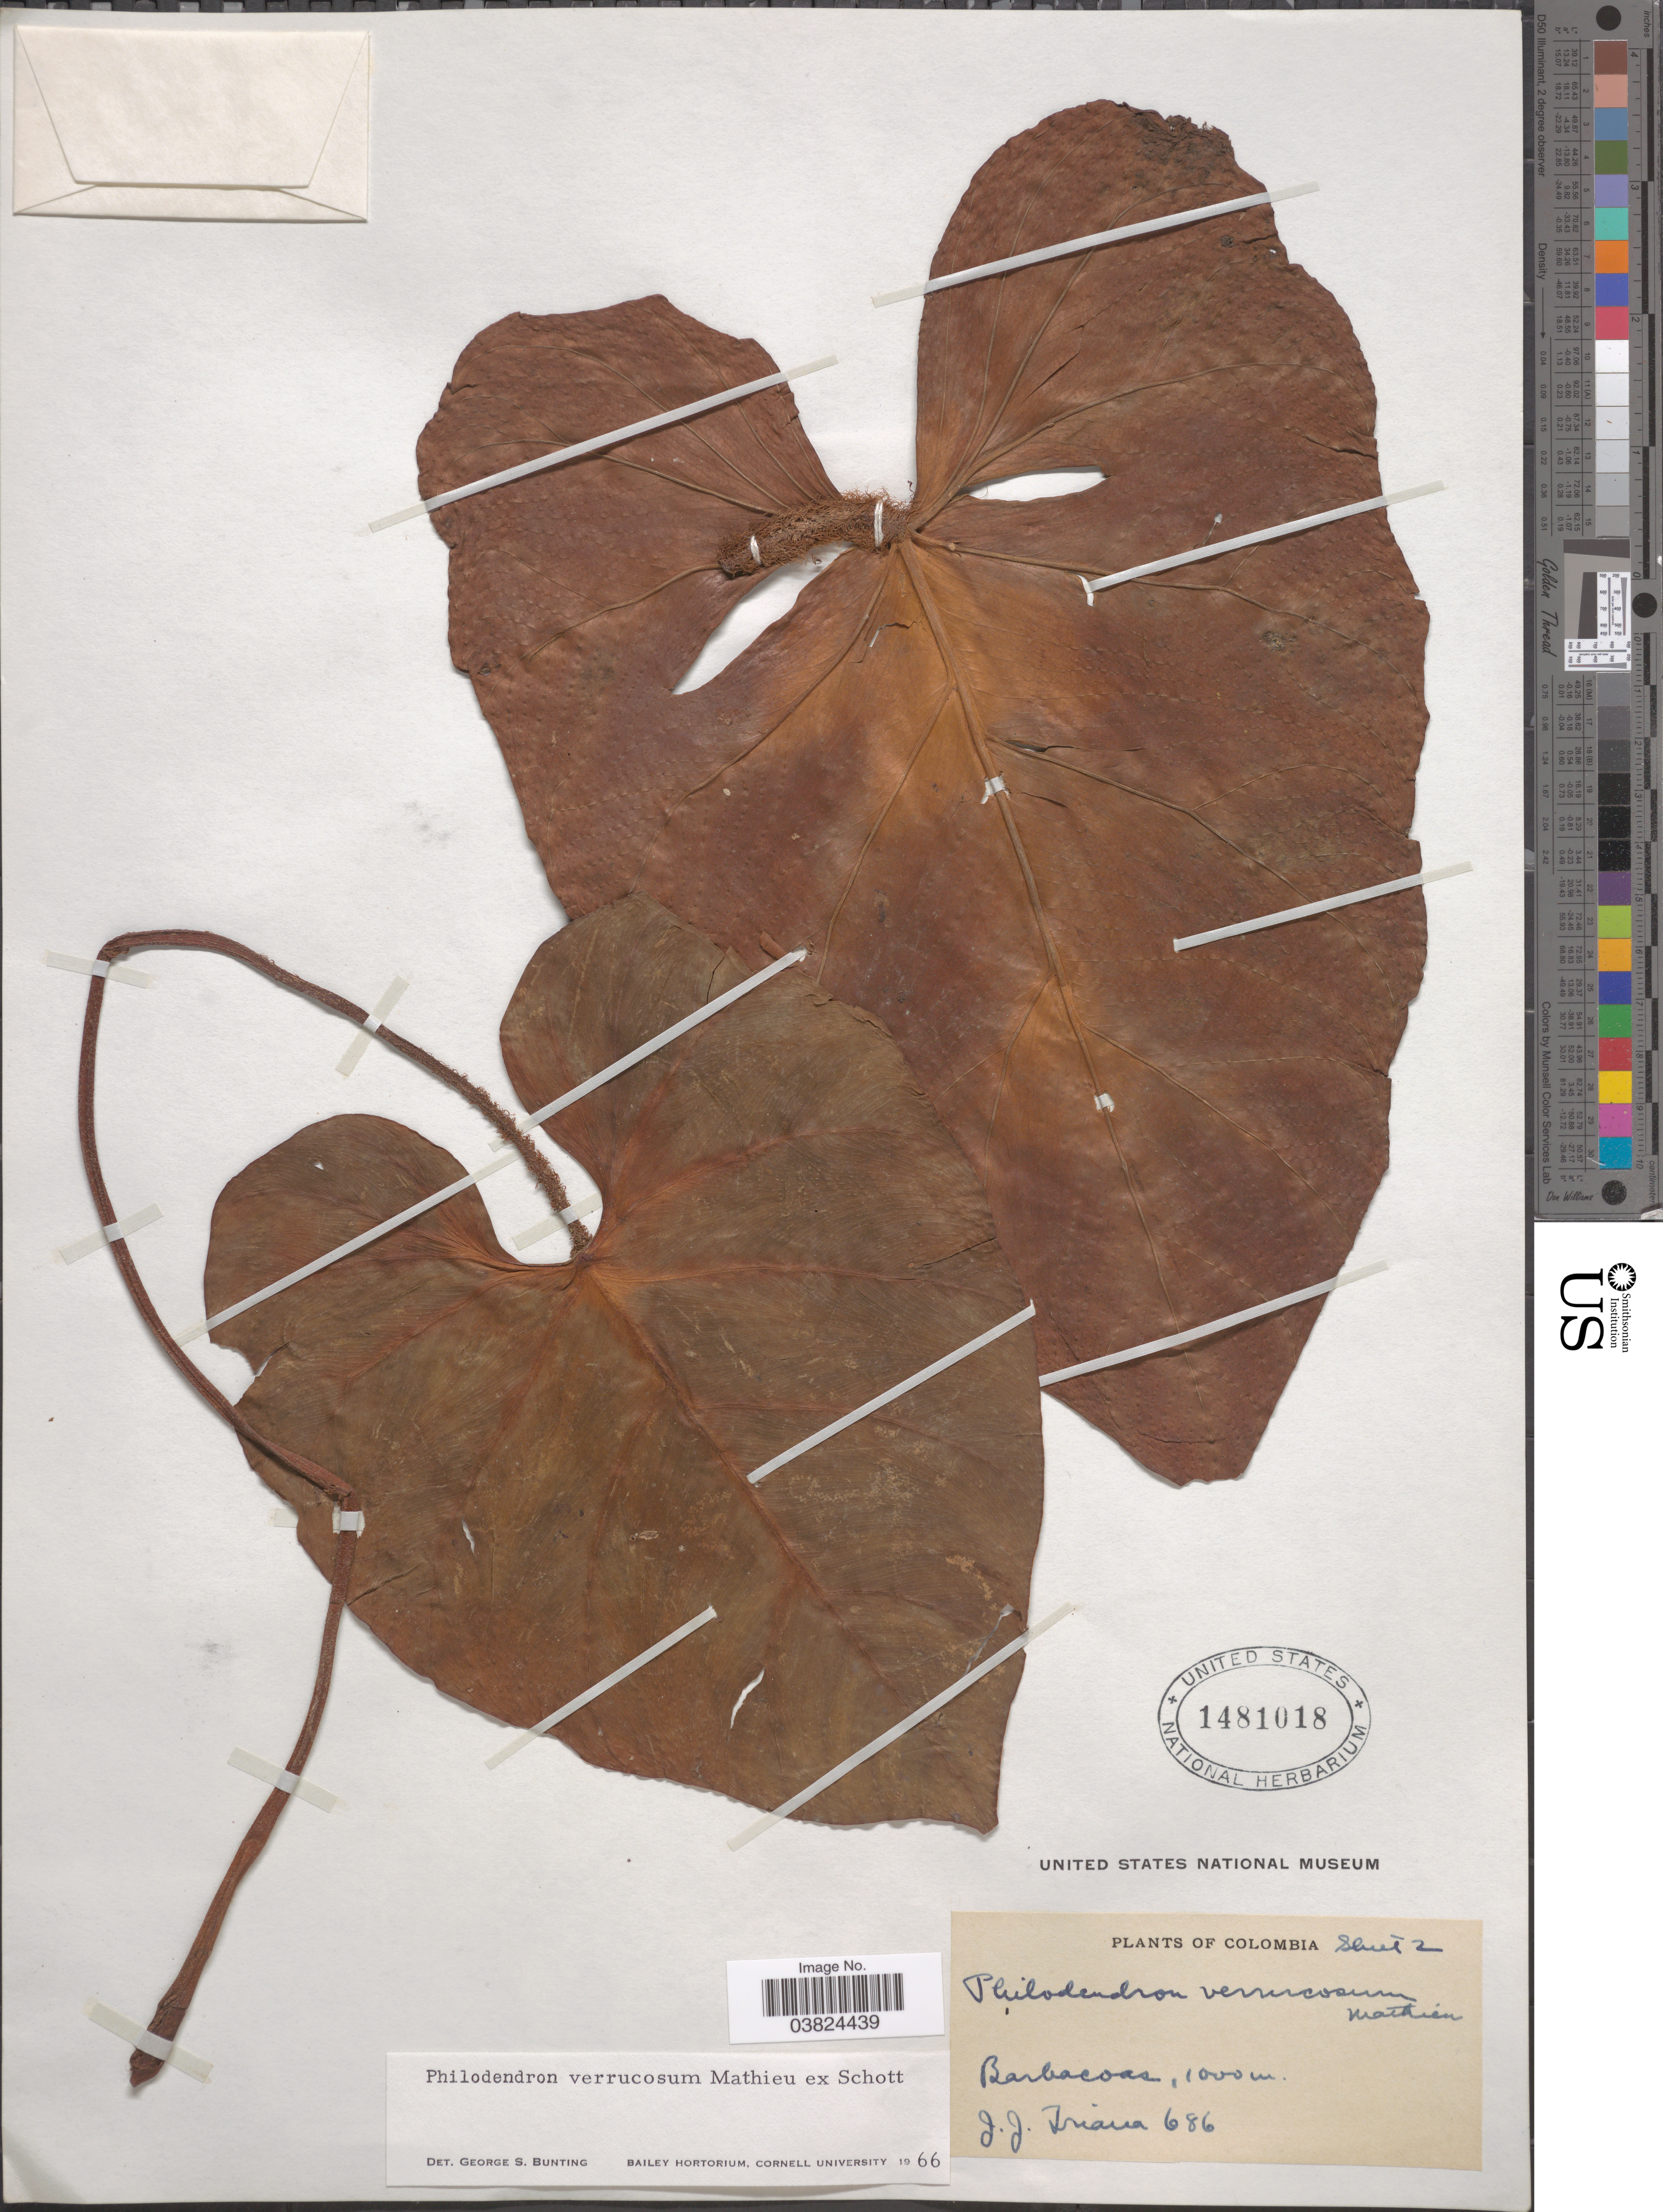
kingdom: Plantae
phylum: Tracheophyta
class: Liliopsida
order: Alismatales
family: Araceae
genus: Philodendron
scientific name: Philodendron verrucosum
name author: L. Mathieu ex Schott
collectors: J. J. Triana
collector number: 686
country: Colombia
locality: Barbacoas.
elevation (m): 1000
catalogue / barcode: US 1481018